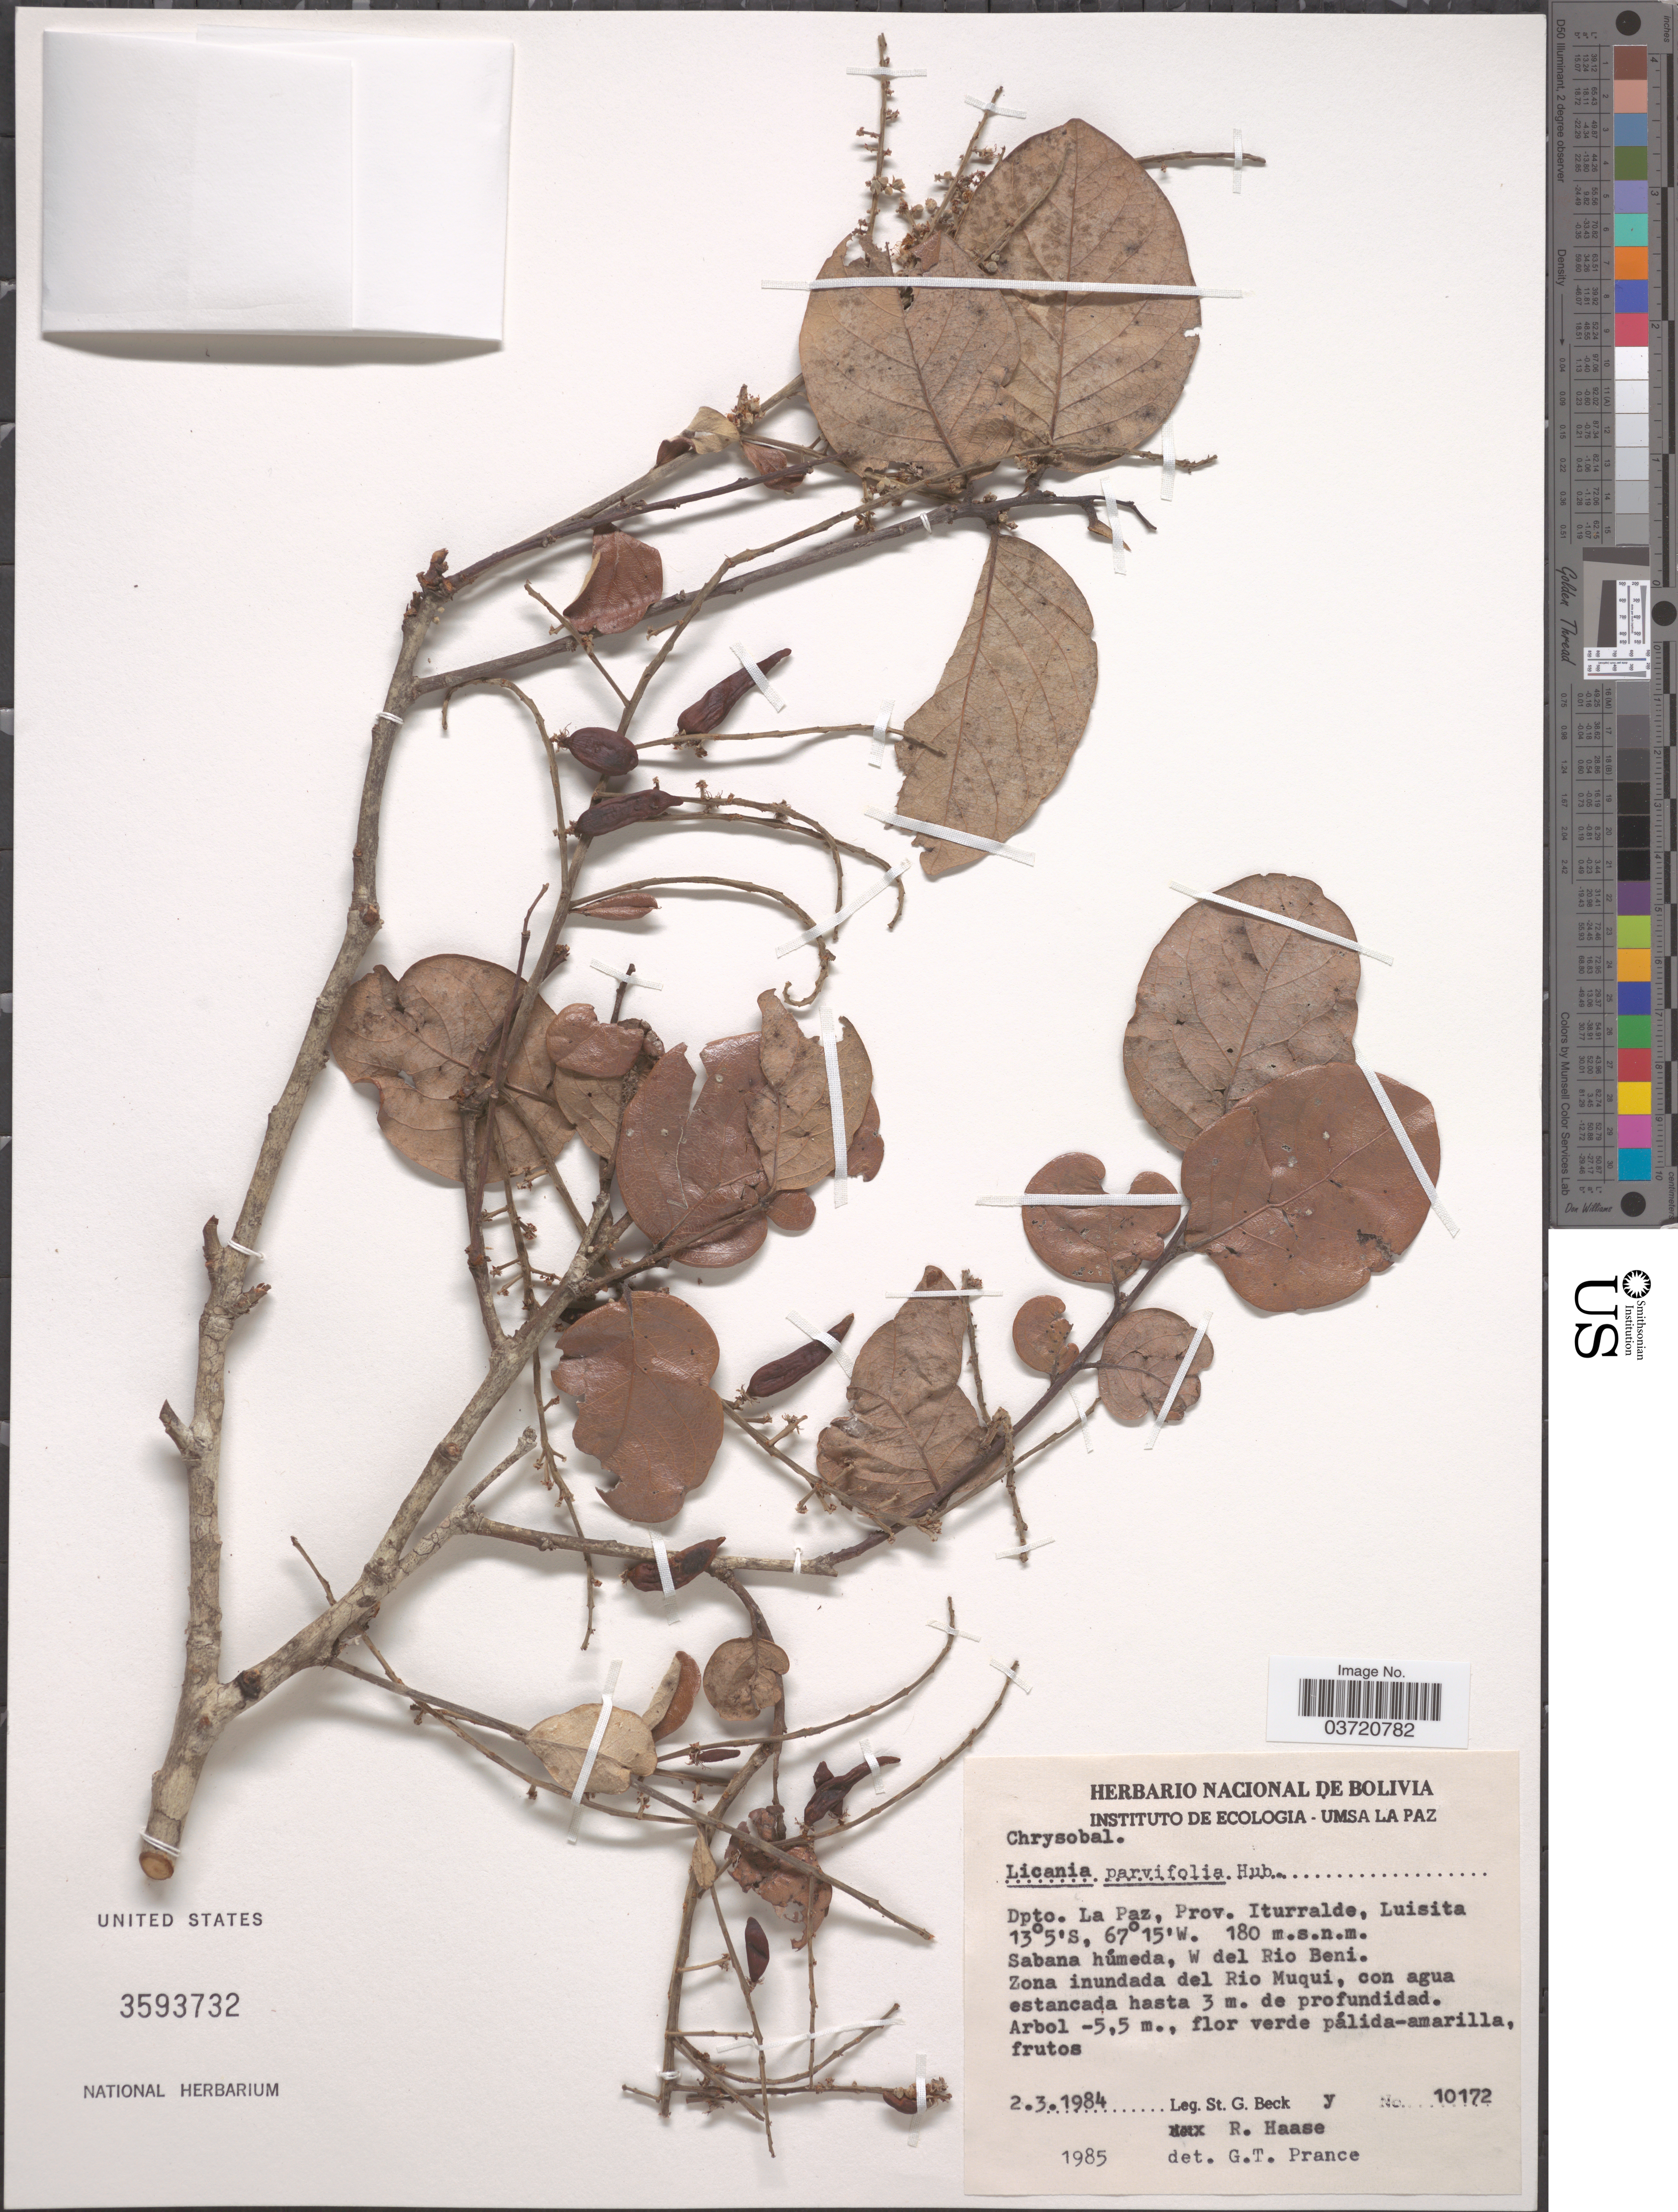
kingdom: Plantae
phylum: Tracheophyta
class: Magnoliopsida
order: Malpighiales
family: Chrysobalanaceae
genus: Leptobalanus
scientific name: Leptobalanus parvifolius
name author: (Huber) Sothers & Prance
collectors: S. G. Beck & R. Haase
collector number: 10172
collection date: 1984-03-02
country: Bolivia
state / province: La Paz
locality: Dpto. La Paz, Prov. Iturralde, Luisita. Sabana húmeda, W del Rio Beni. Zona inundada del Rio Muqui.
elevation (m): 180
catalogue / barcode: US 3593732